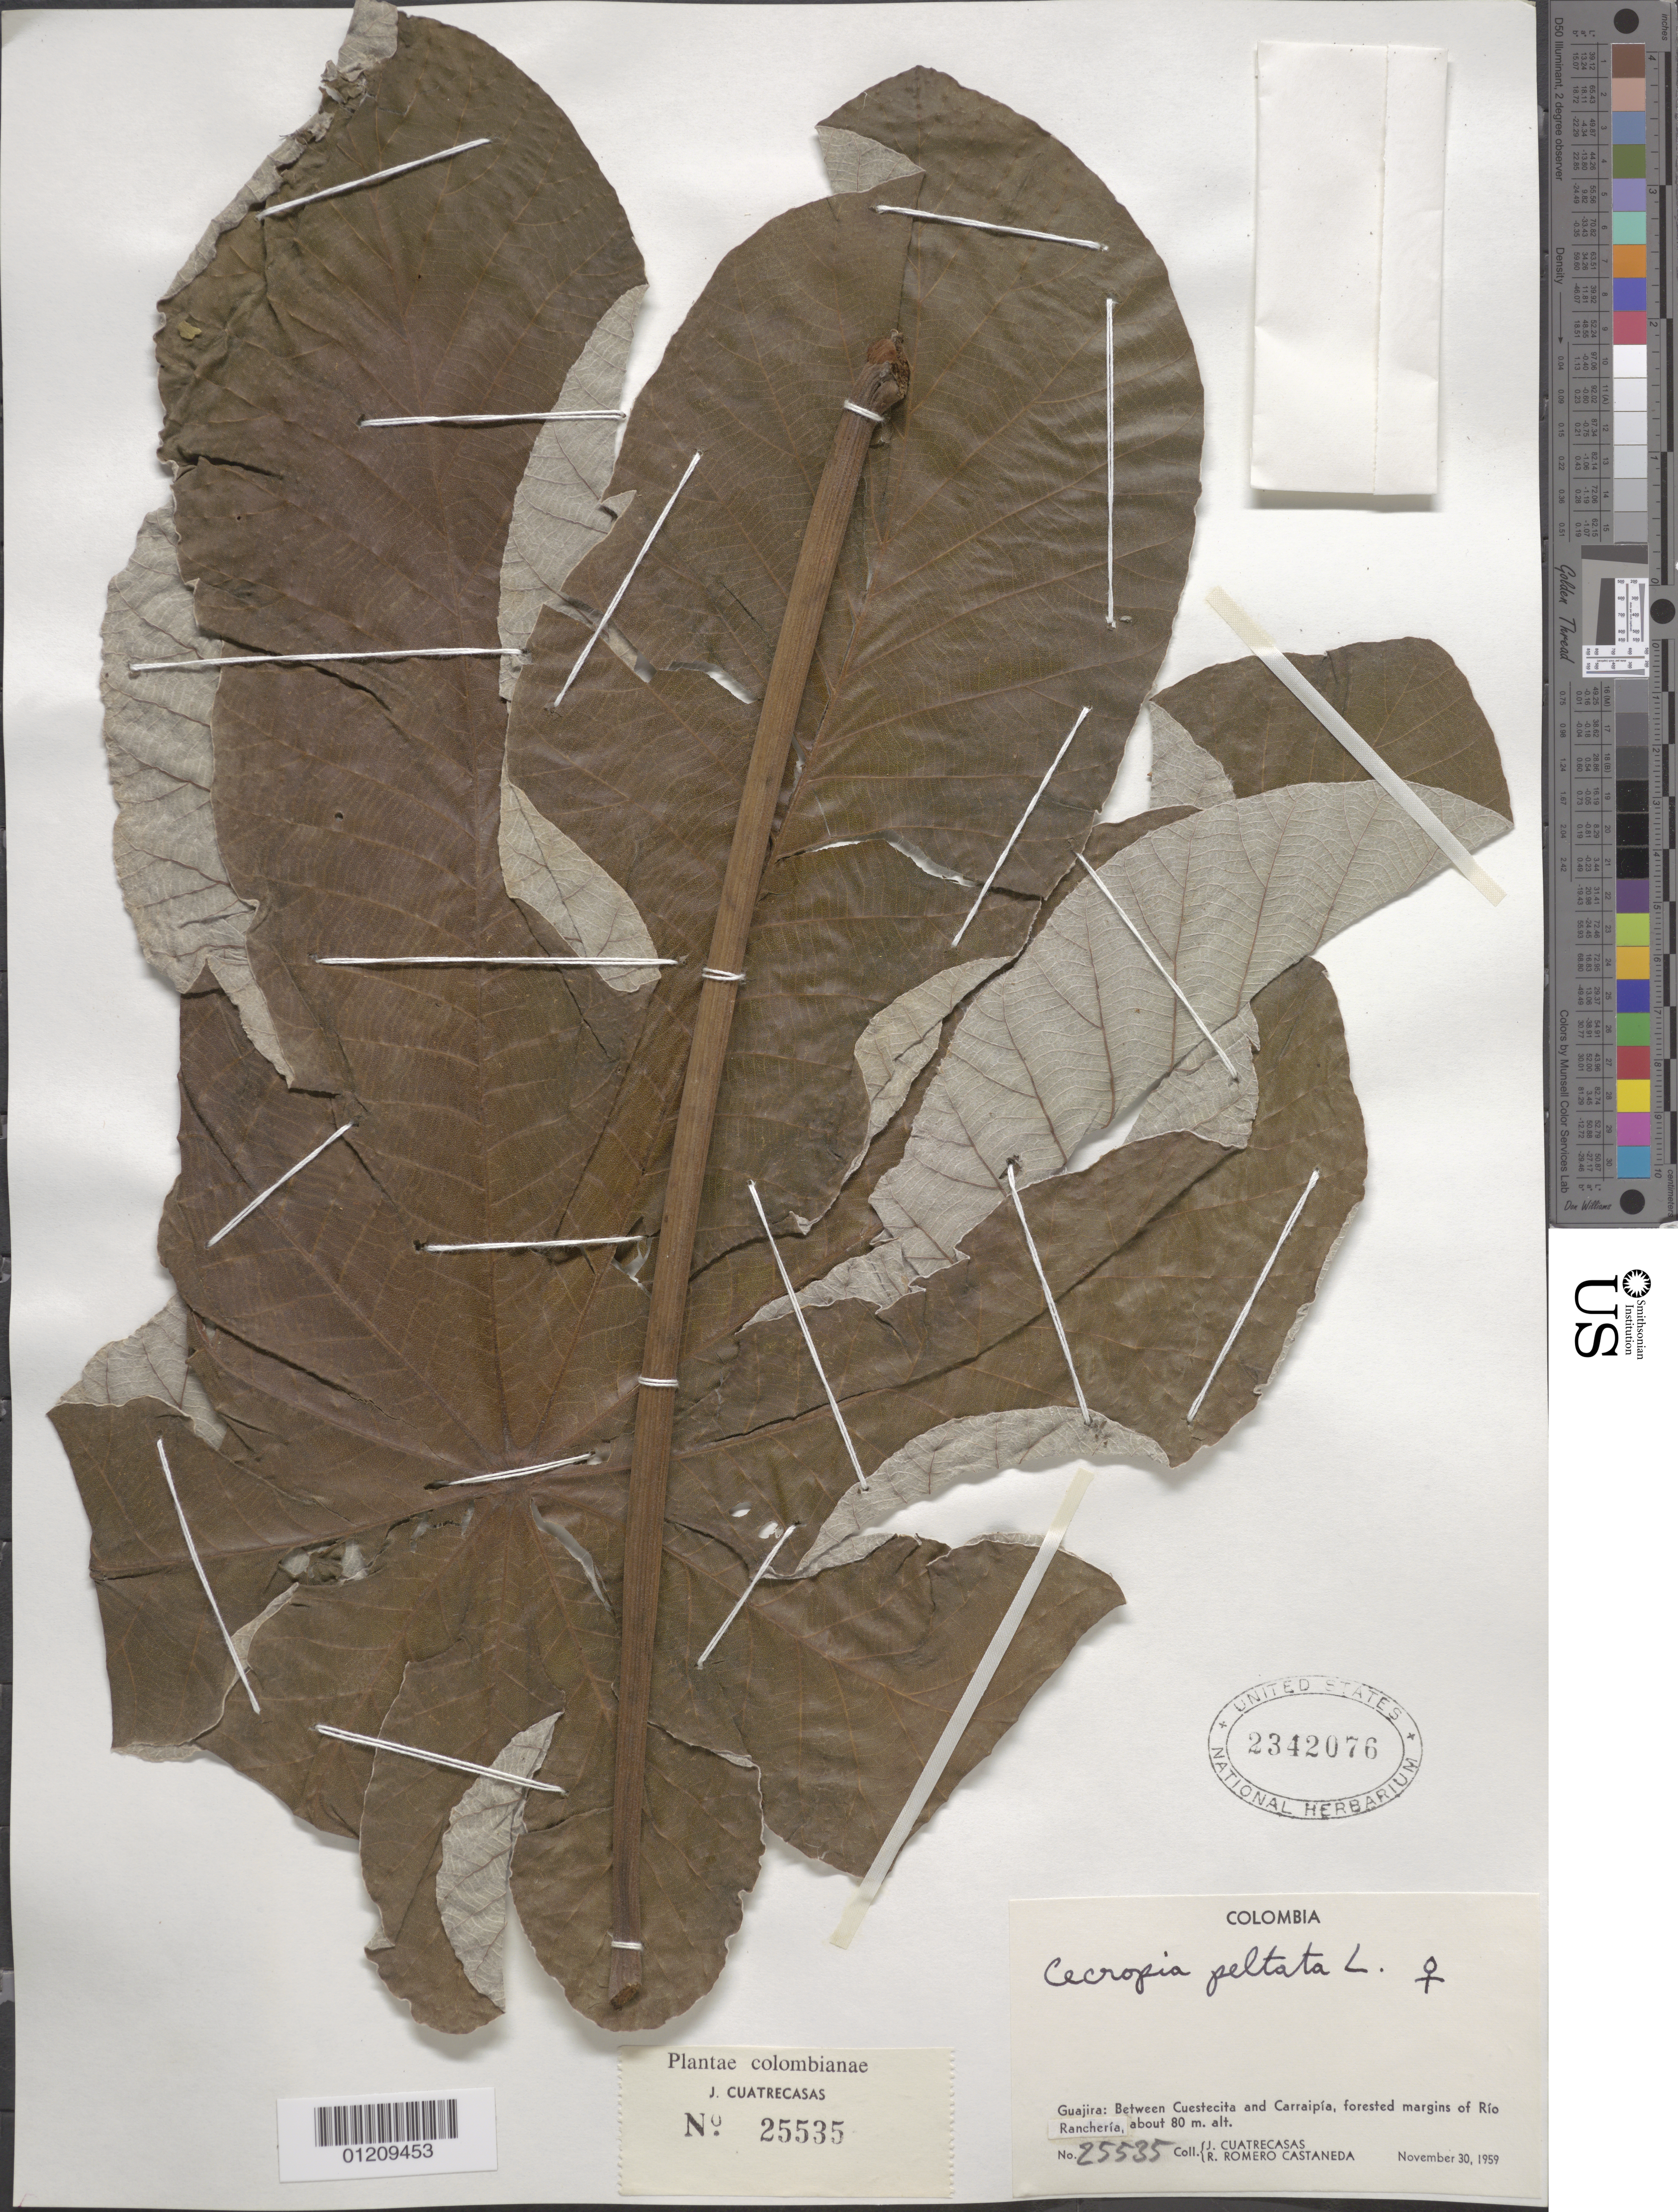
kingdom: Plantae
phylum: Tracheophyta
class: Magnoliopsida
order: Rosales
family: Urticaceae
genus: Cecropia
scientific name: Cecropia peltata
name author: L.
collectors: J. Cuatrecasas & R. Romero Castañeda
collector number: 25535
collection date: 1959-11-30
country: Colombia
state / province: La Guajira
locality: Guajira: Between Cuesticita and Carraipía, forested margins of Rio Rancheria.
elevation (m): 80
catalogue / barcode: US 2342076